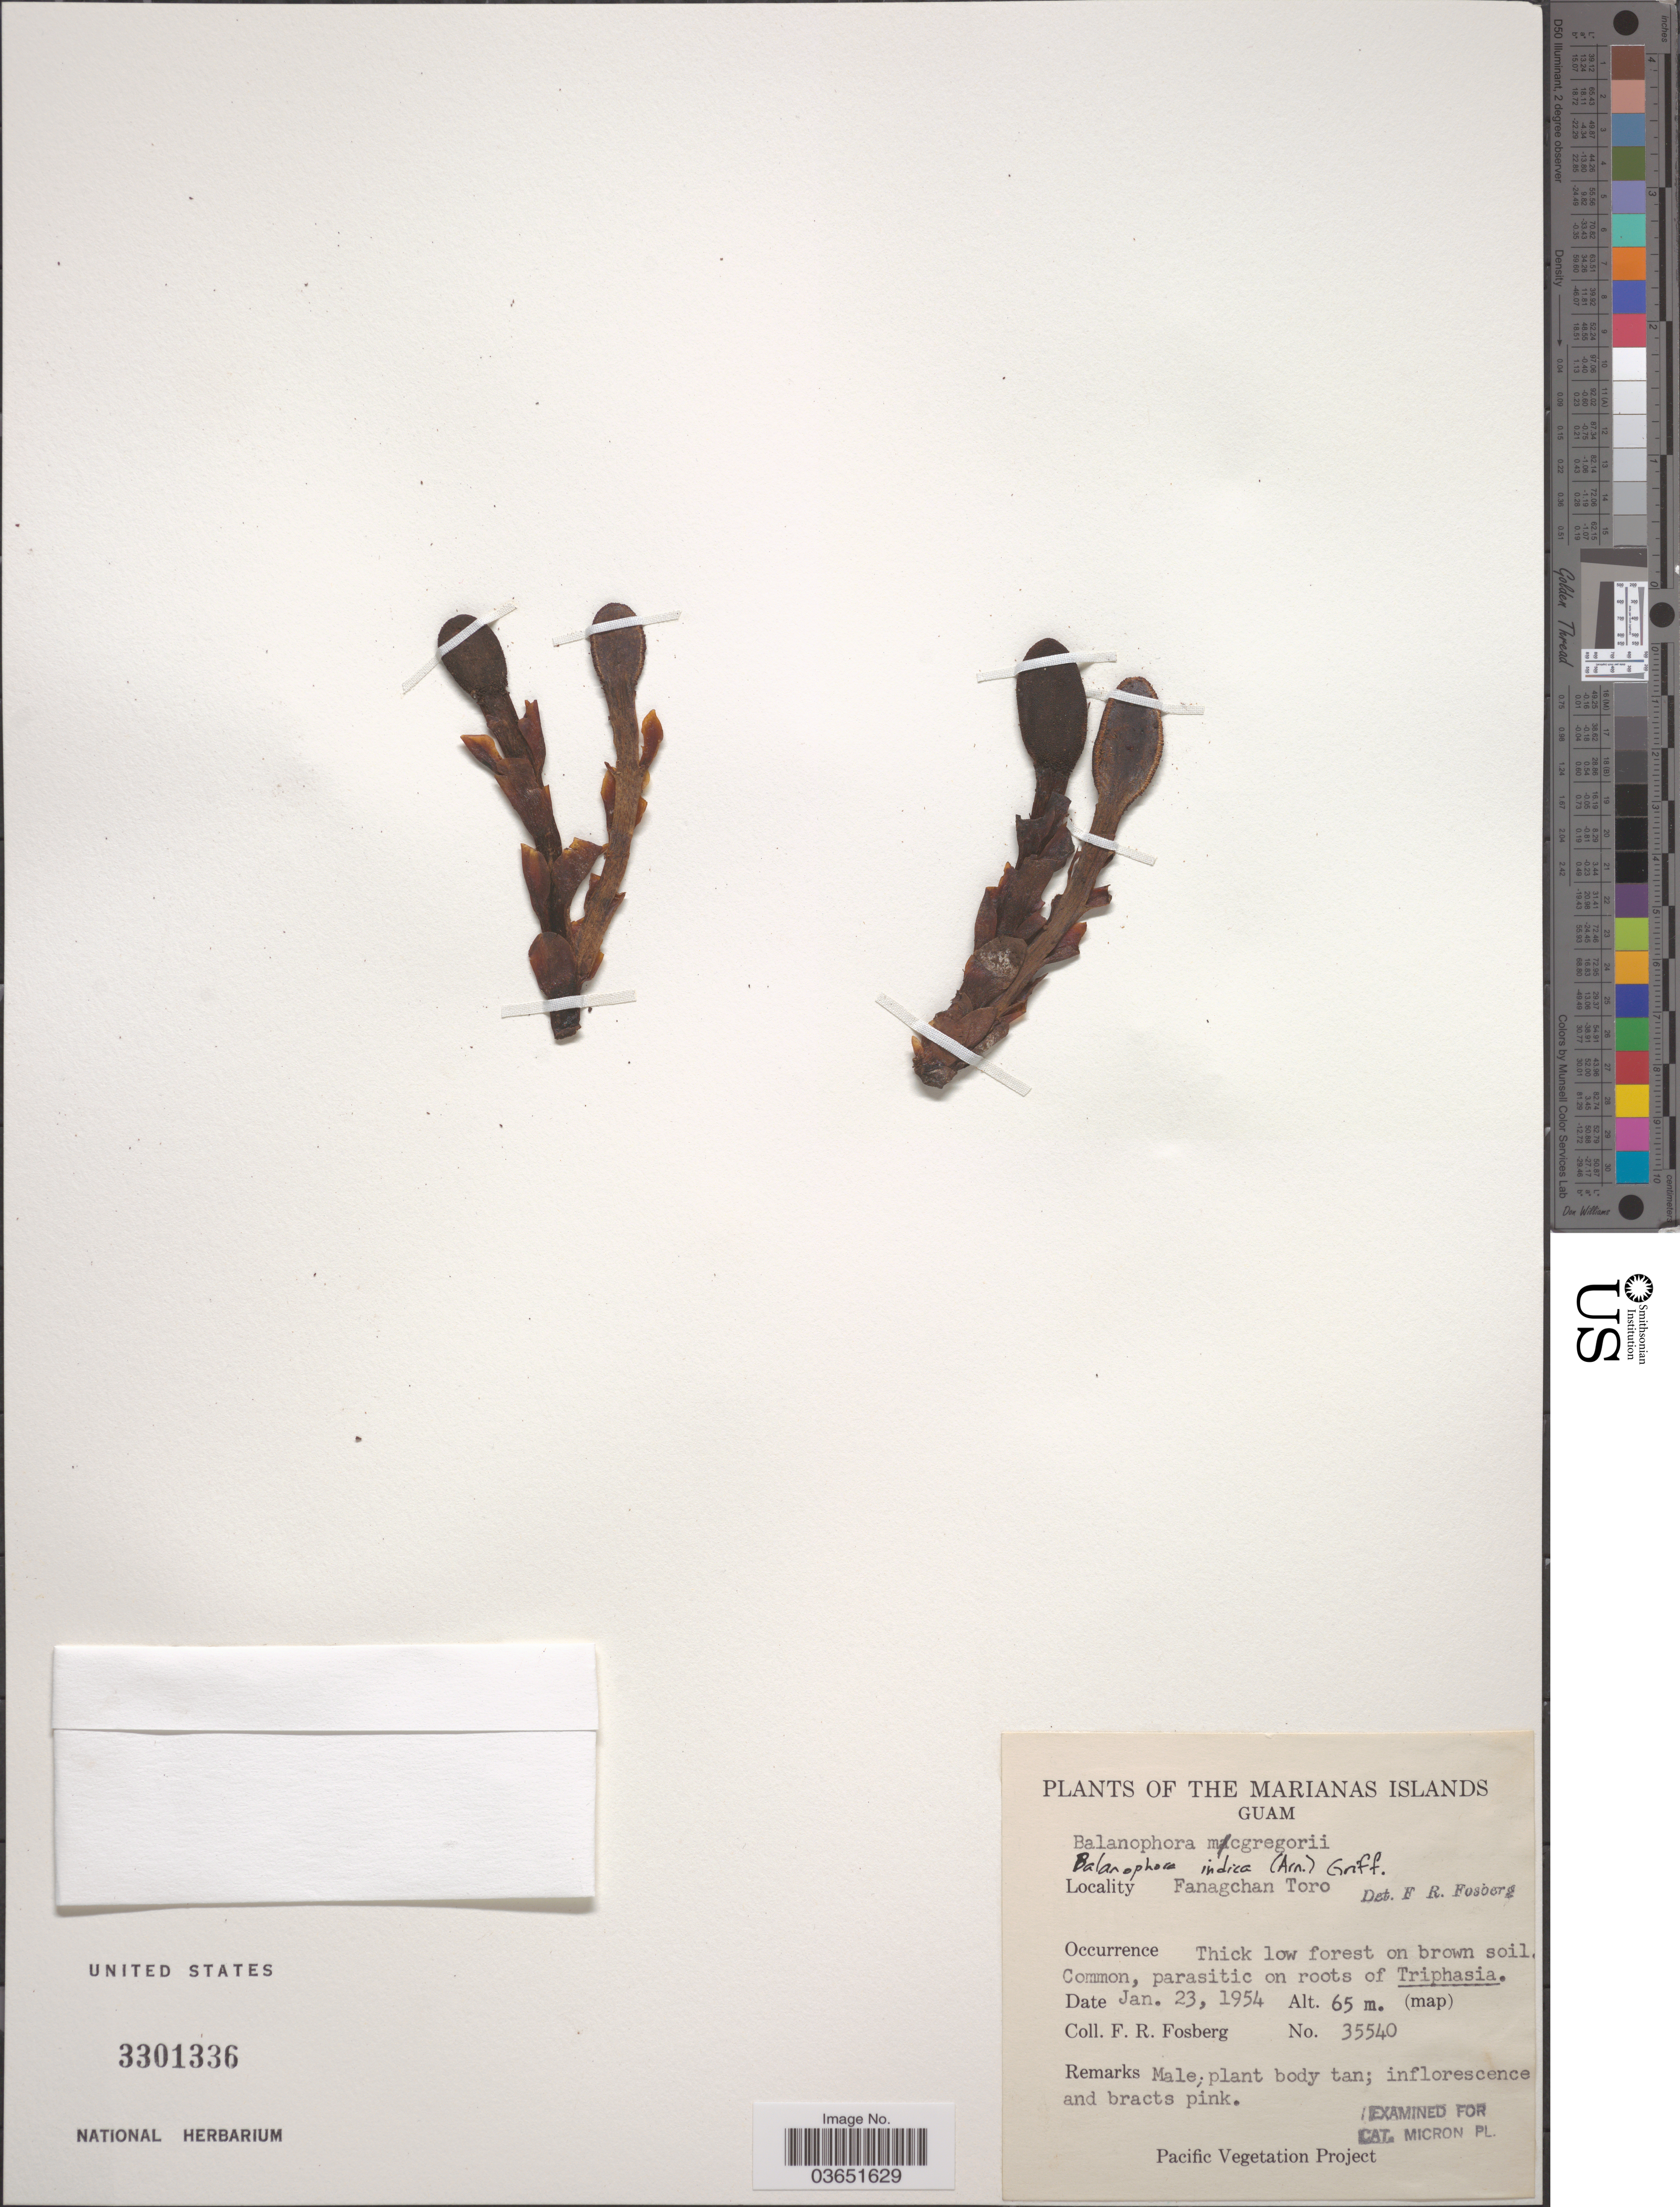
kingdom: Plantae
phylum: Tracheophyta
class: Magnoliopsida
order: Santalales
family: Balanophoraceae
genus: Balanophora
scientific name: Balanophora indica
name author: (Arn.) Griff.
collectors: F. R. Fosberg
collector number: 35540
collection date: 1954-01-23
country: Guam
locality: The Marianas Islands. Fanagchan Toro.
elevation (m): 65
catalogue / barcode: US 3301336